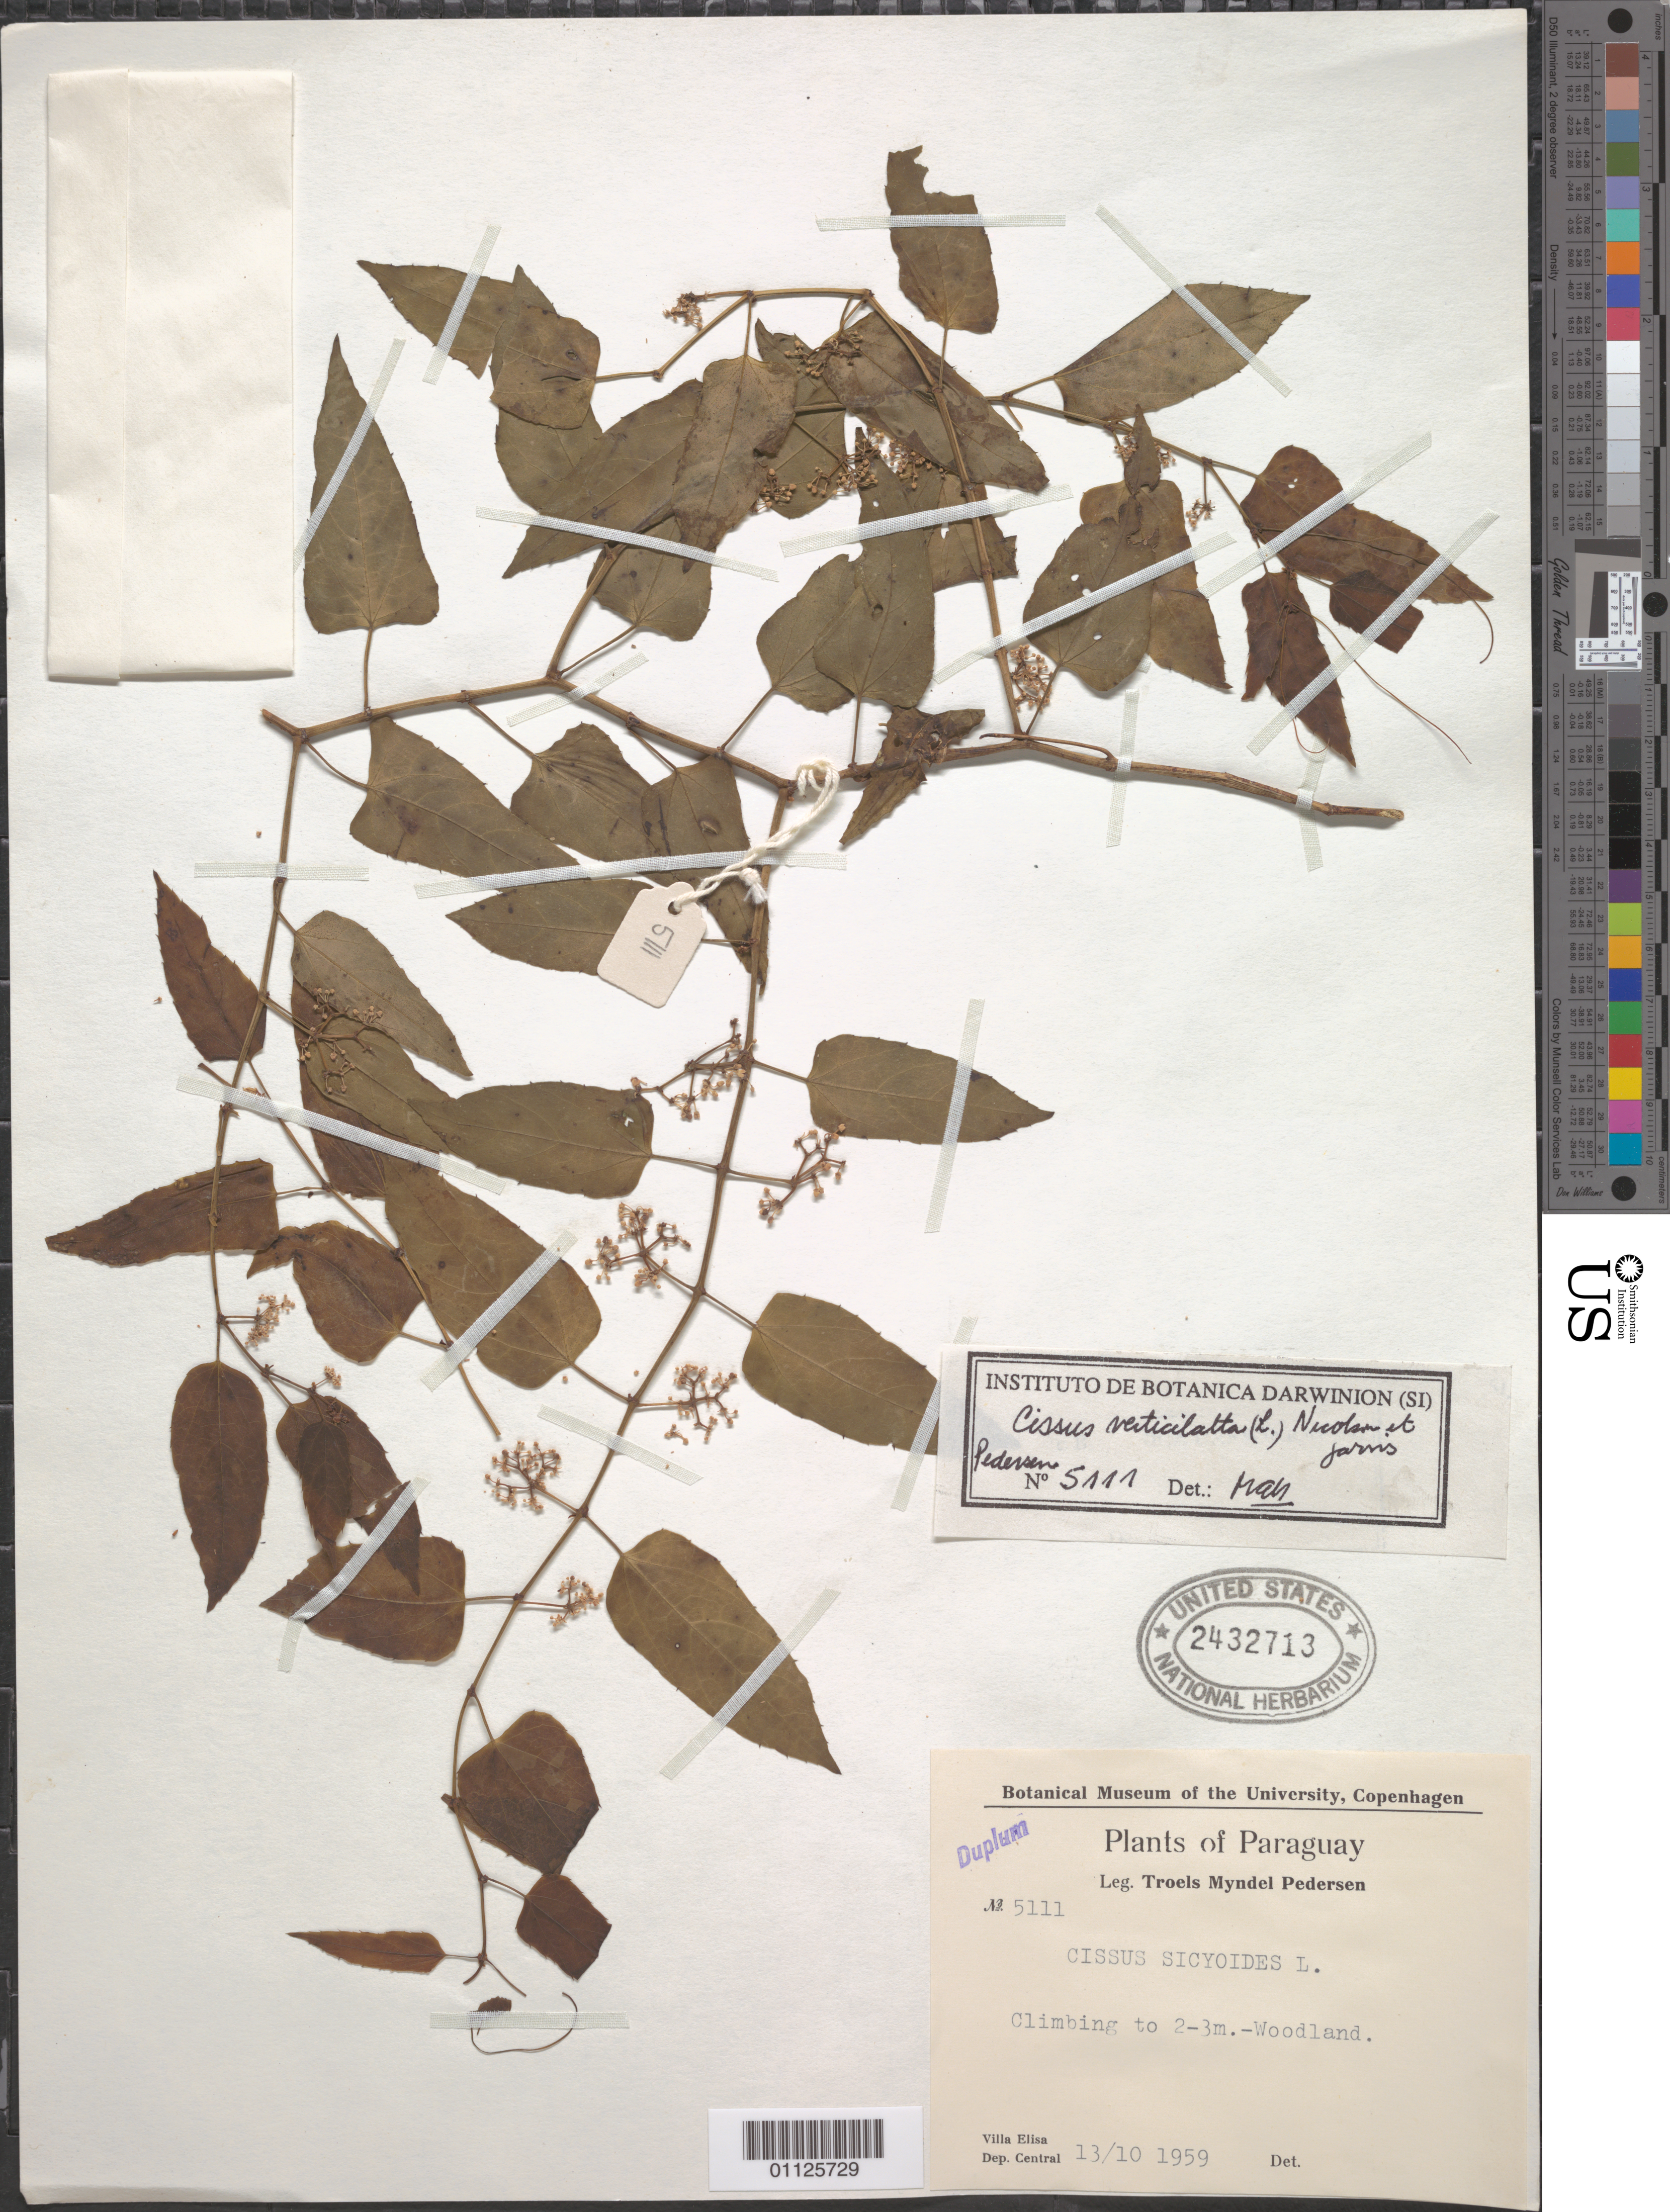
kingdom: Plantae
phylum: Tracheophyta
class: Magnoliopsida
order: Vitales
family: Vitaceae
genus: Cissus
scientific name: Cissus verticillata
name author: (L.) Nicolson & C.E. Jarvis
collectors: T. M. Pedersen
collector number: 5111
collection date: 1959-10-13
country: Paraguay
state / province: Central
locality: Villa Elisa.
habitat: Woodland. Climber.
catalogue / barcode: US 2432713